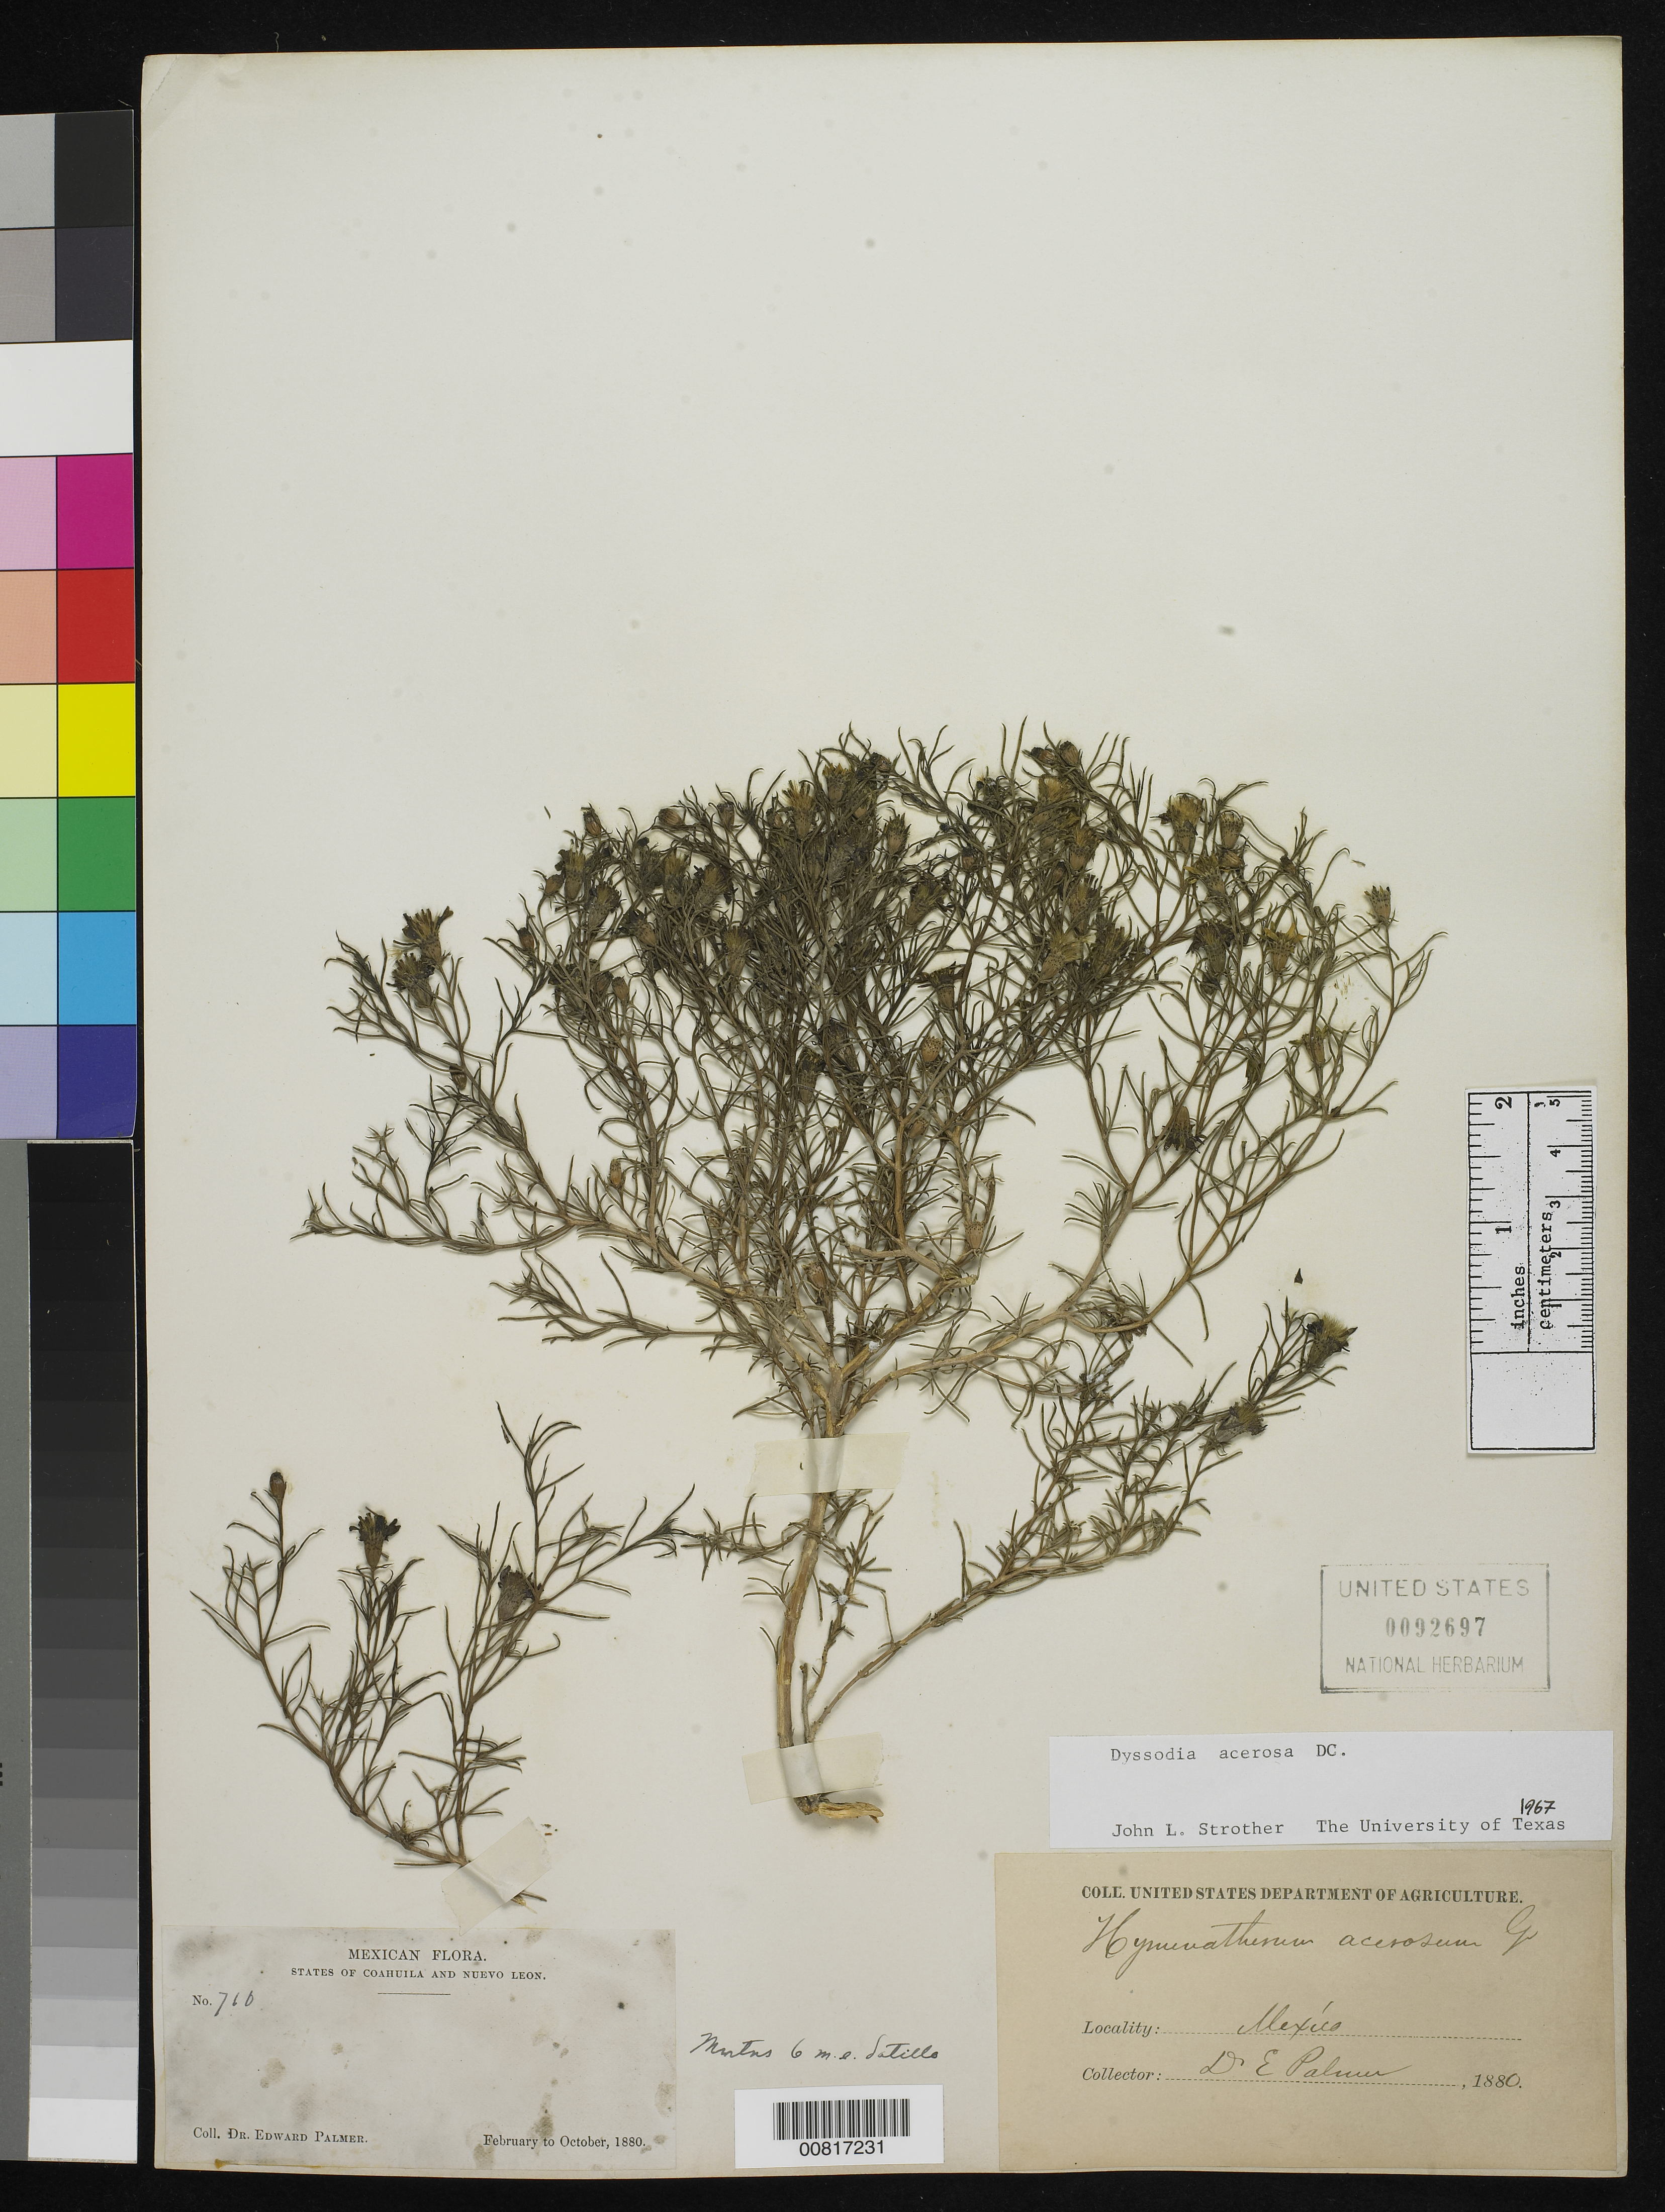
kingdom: Plantae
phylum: Tracheophyta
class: Magnoliopsida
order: Asterales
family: Asteraceae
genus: Dyssodia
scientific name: Dyssodia acerosa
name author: DC.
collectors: E. Palmer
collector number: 760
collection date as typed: Feb 1880 to -- Oct 1880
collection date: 1880-02/1880-10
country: Mexico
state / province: Coahuila / Nuevo León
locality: States of Coahuila and Nuevo León.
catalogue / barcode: US 92697